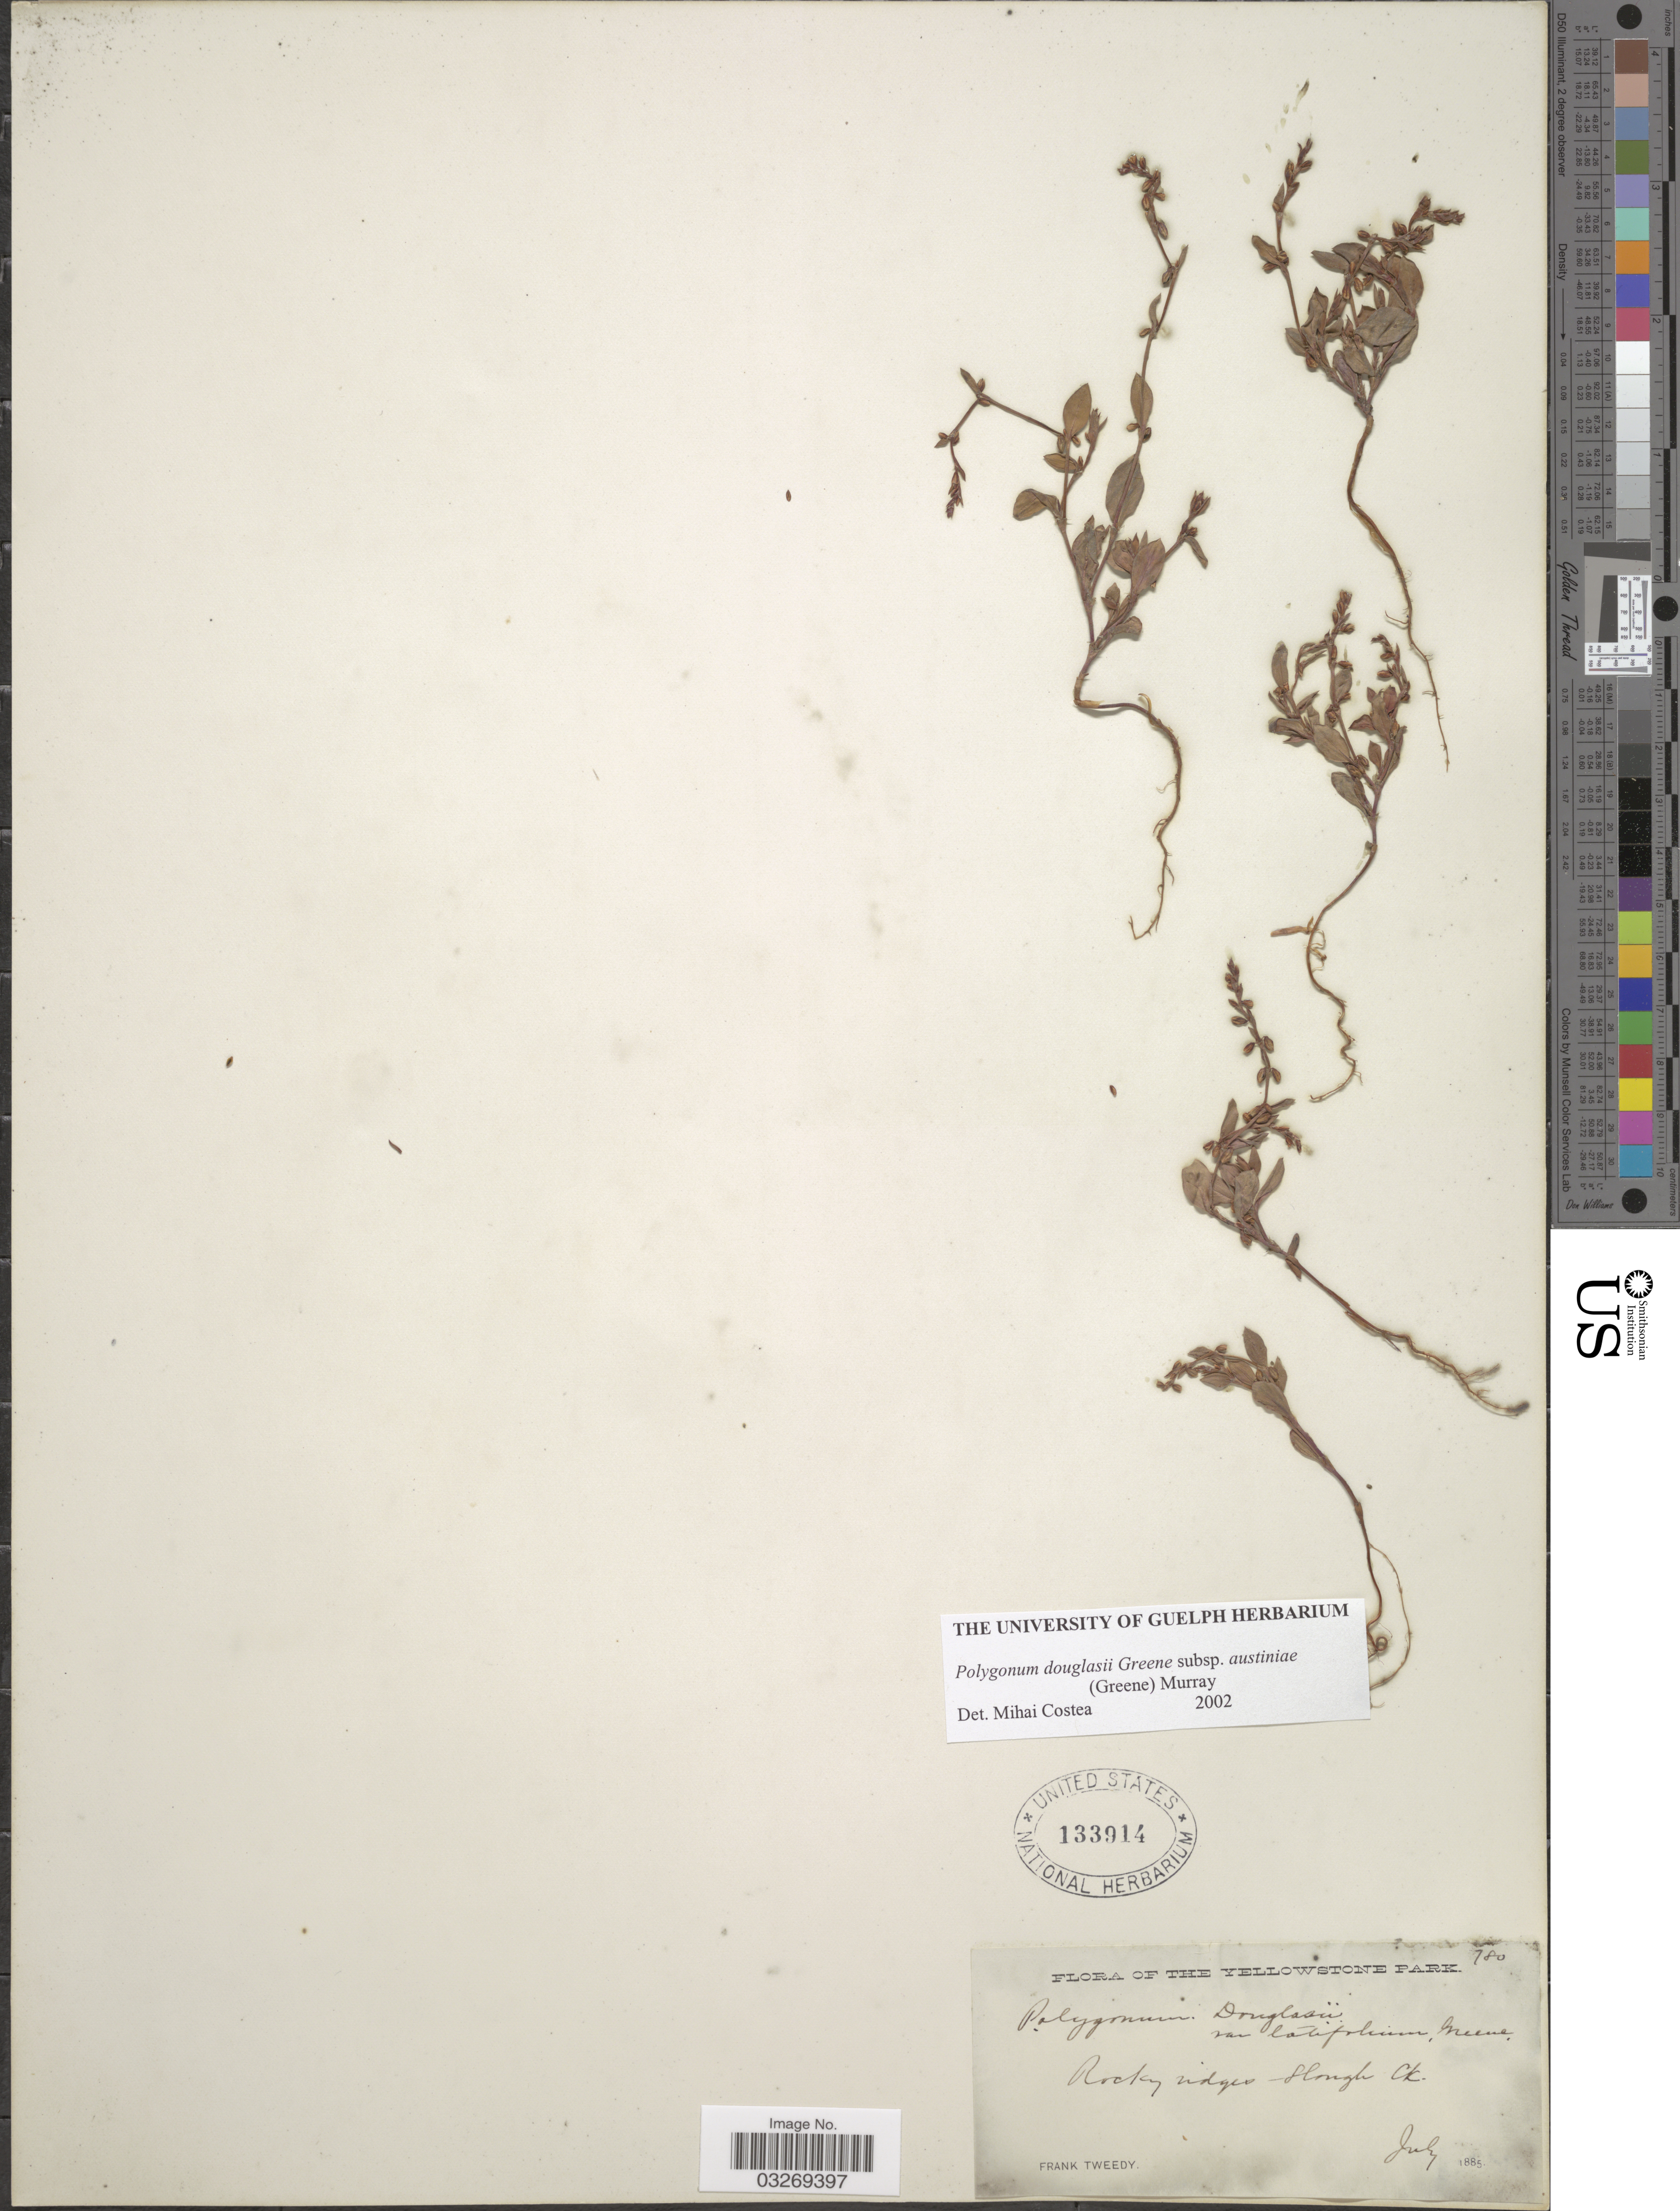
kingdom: Plantae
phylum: Tracheophyta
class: Magnoliopsida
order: Caryophyllales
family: Polygonaceae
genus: Polygonum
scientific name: Polygonum douglasii subsp. austiniae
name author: (S.W. Greene) A.E. Murray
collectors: F. Tweedy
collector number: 780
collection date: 1885-07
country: United States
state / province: Wyoming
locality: The Yellowstone Park. Rocky ridges Slough Ck.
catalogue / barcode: US 133914